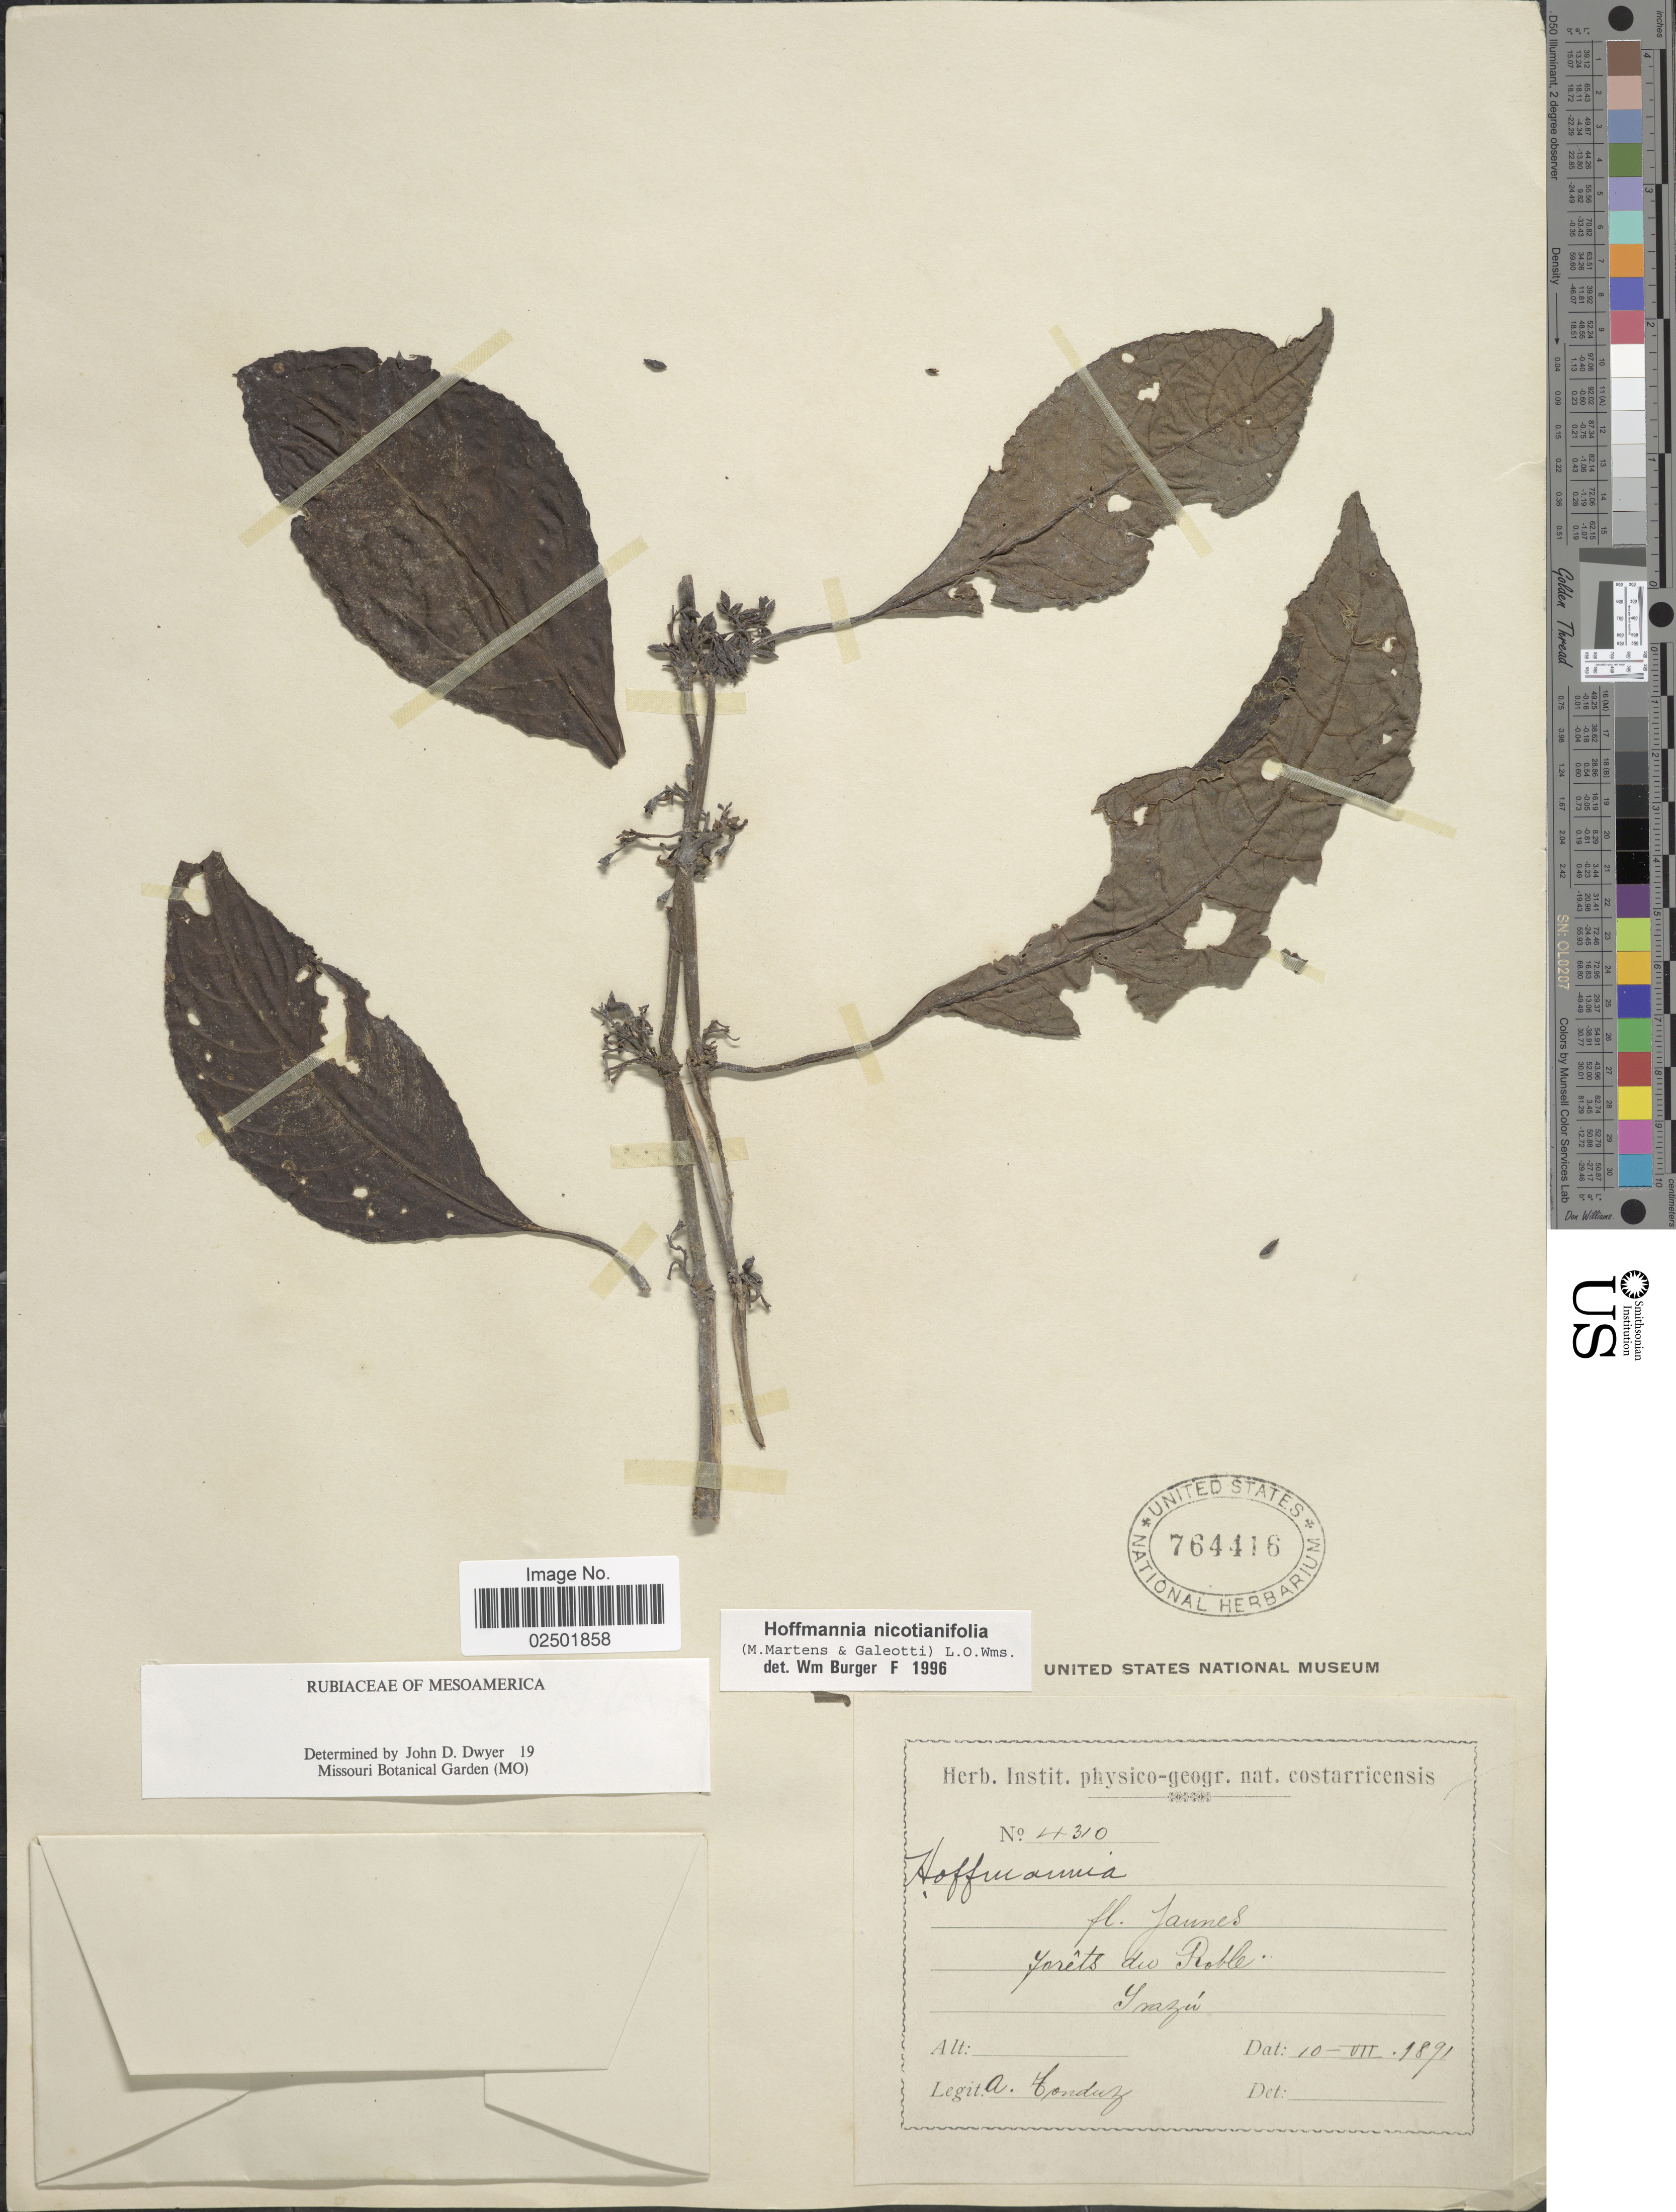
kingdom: Plantae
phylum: Tracheophyta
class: Magnoliopsida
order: Gentianales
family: Rubiaceae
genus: Hoffmannia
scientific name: Hoffmannia nicotianifolia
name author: (M. Martens & Galeoti) L.O. Williams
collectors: A. Tonduz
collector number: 4310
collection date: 1891-07-10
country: Costa Rica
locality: Forêts du Roble, Irazú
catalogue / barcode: US 764416